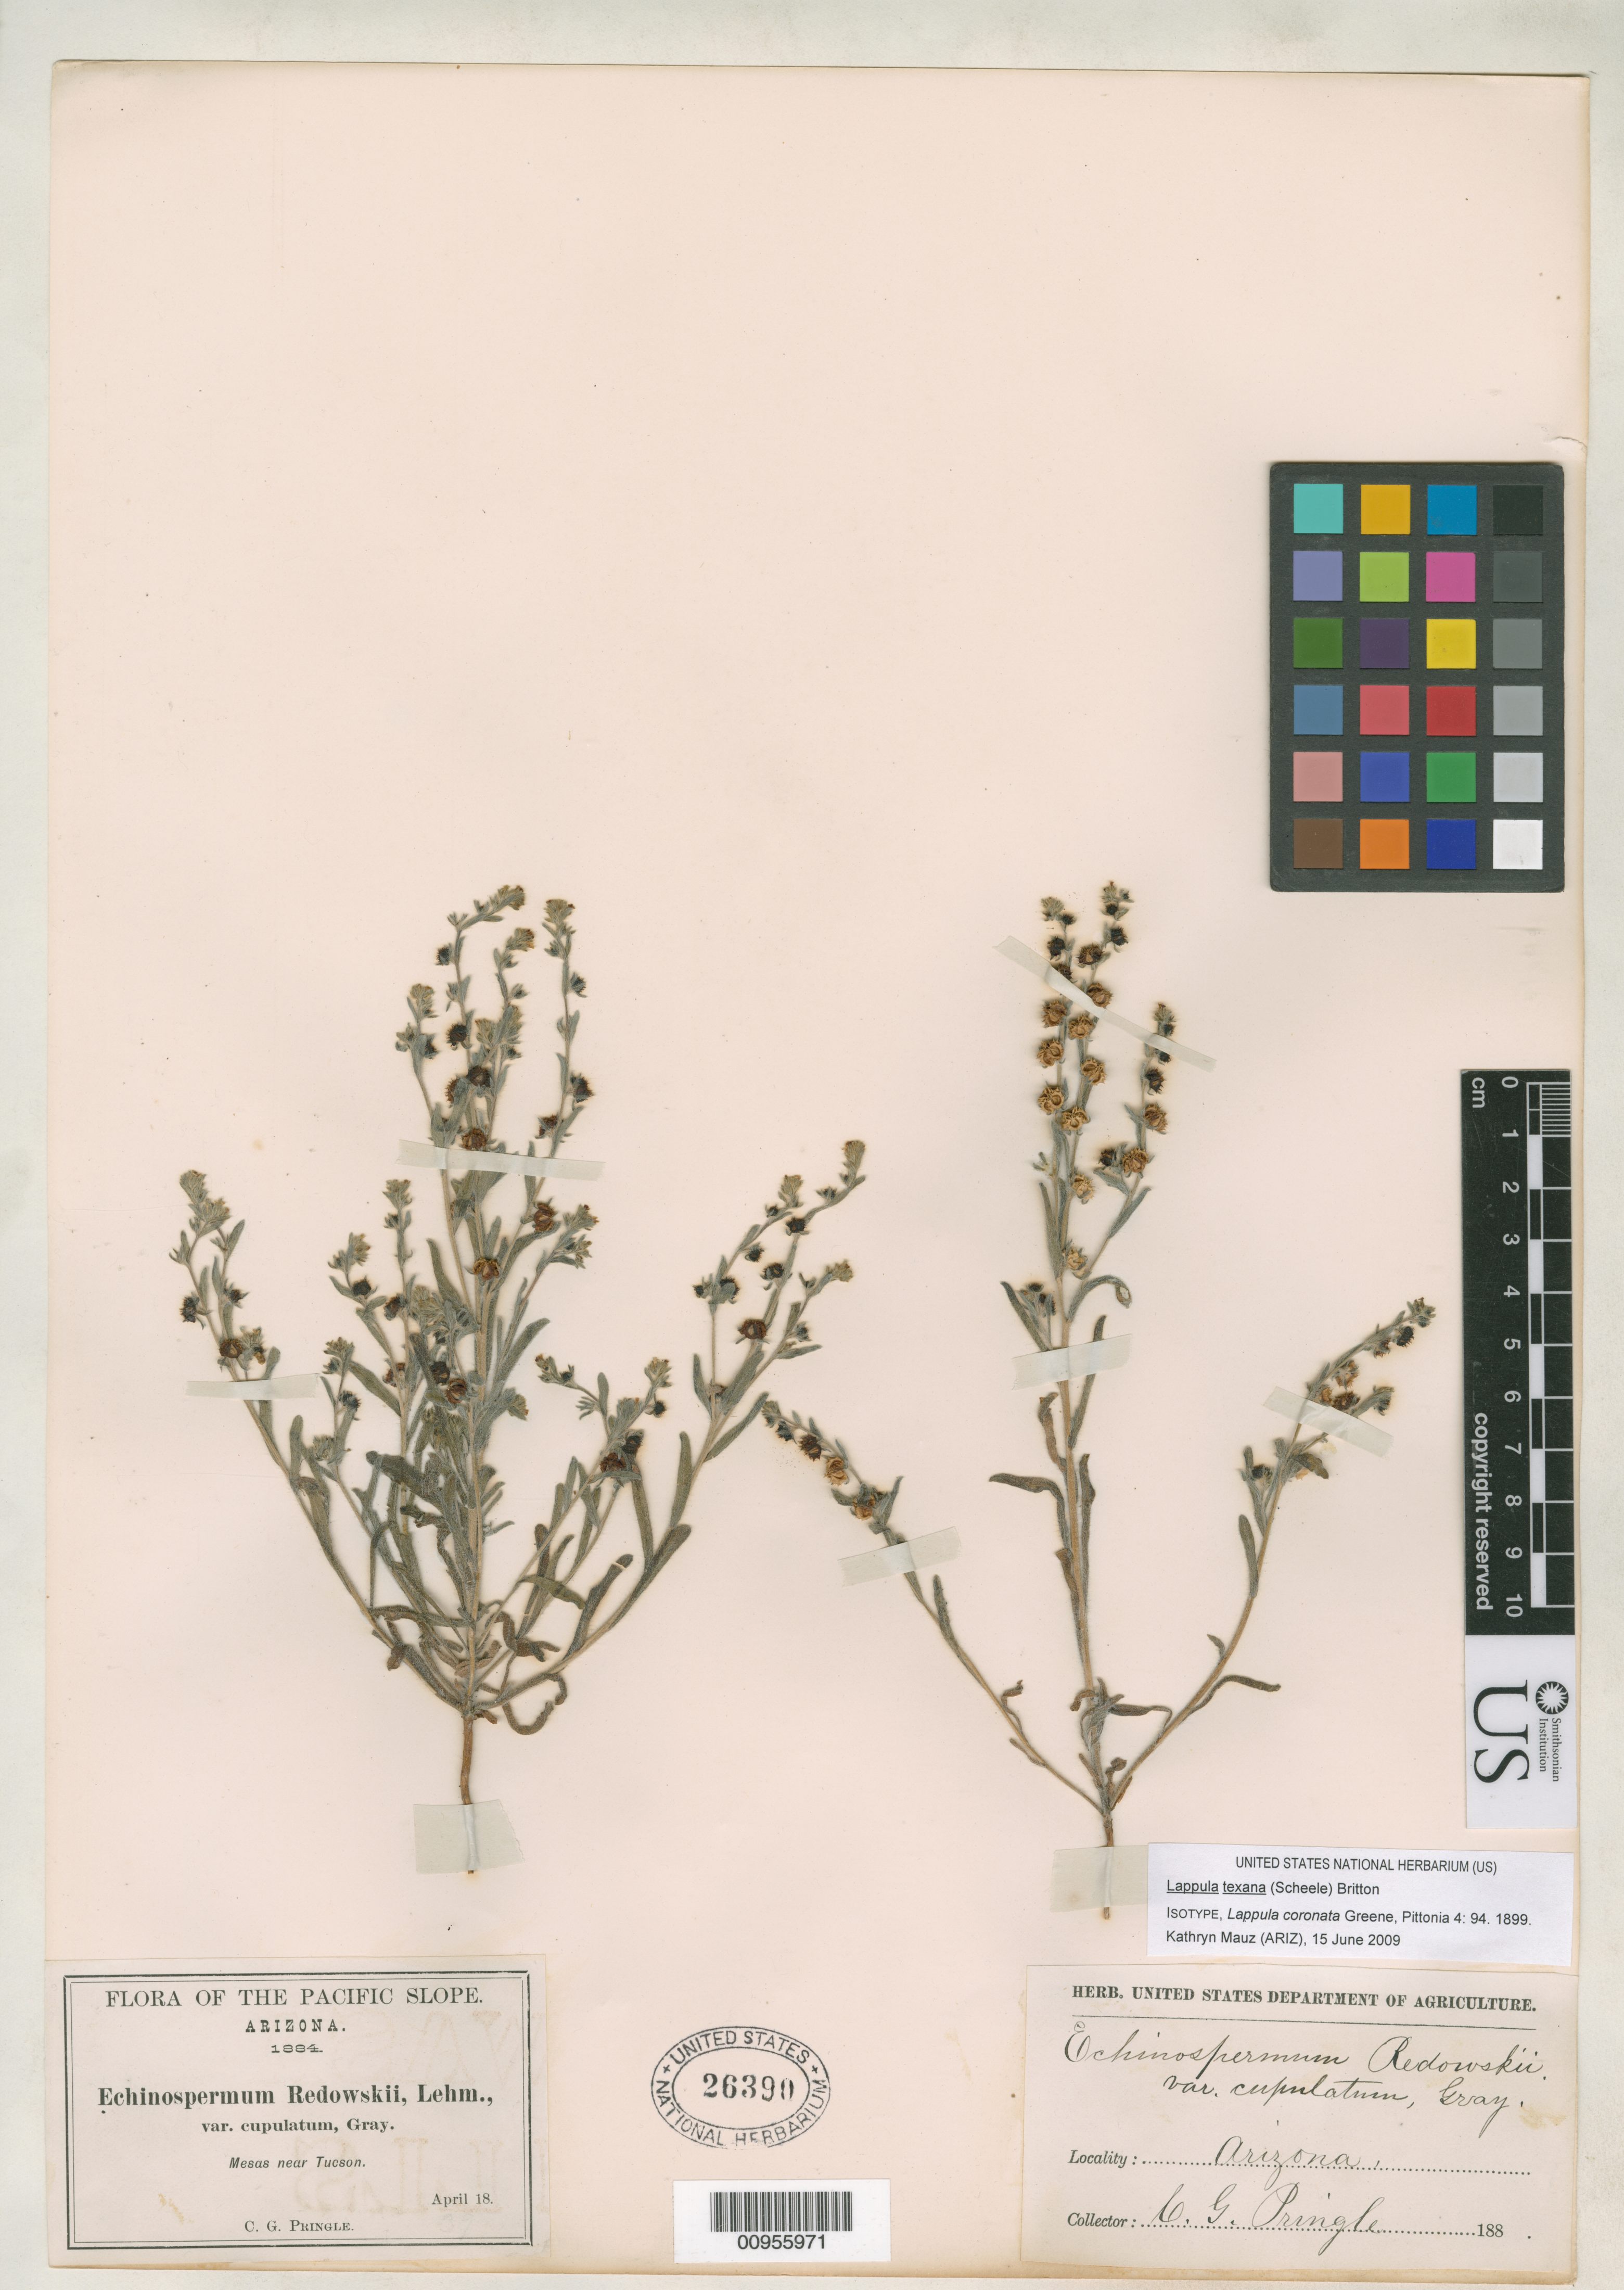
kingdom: Plantae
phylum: Tracheophyta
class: Magnoliopsida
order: Boraginales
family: Boraginaceae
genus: Lappula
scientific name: Lappula coronata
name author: Greene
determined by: Mauz, Kathryn, (ARIZ)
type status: Isotype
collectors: C. G. Pringle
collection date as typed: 18 Apr 1884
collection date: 1884-04-18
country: United States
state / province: Arizona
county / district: Pima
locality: Mesas near Tucson.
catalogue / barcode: US 26390